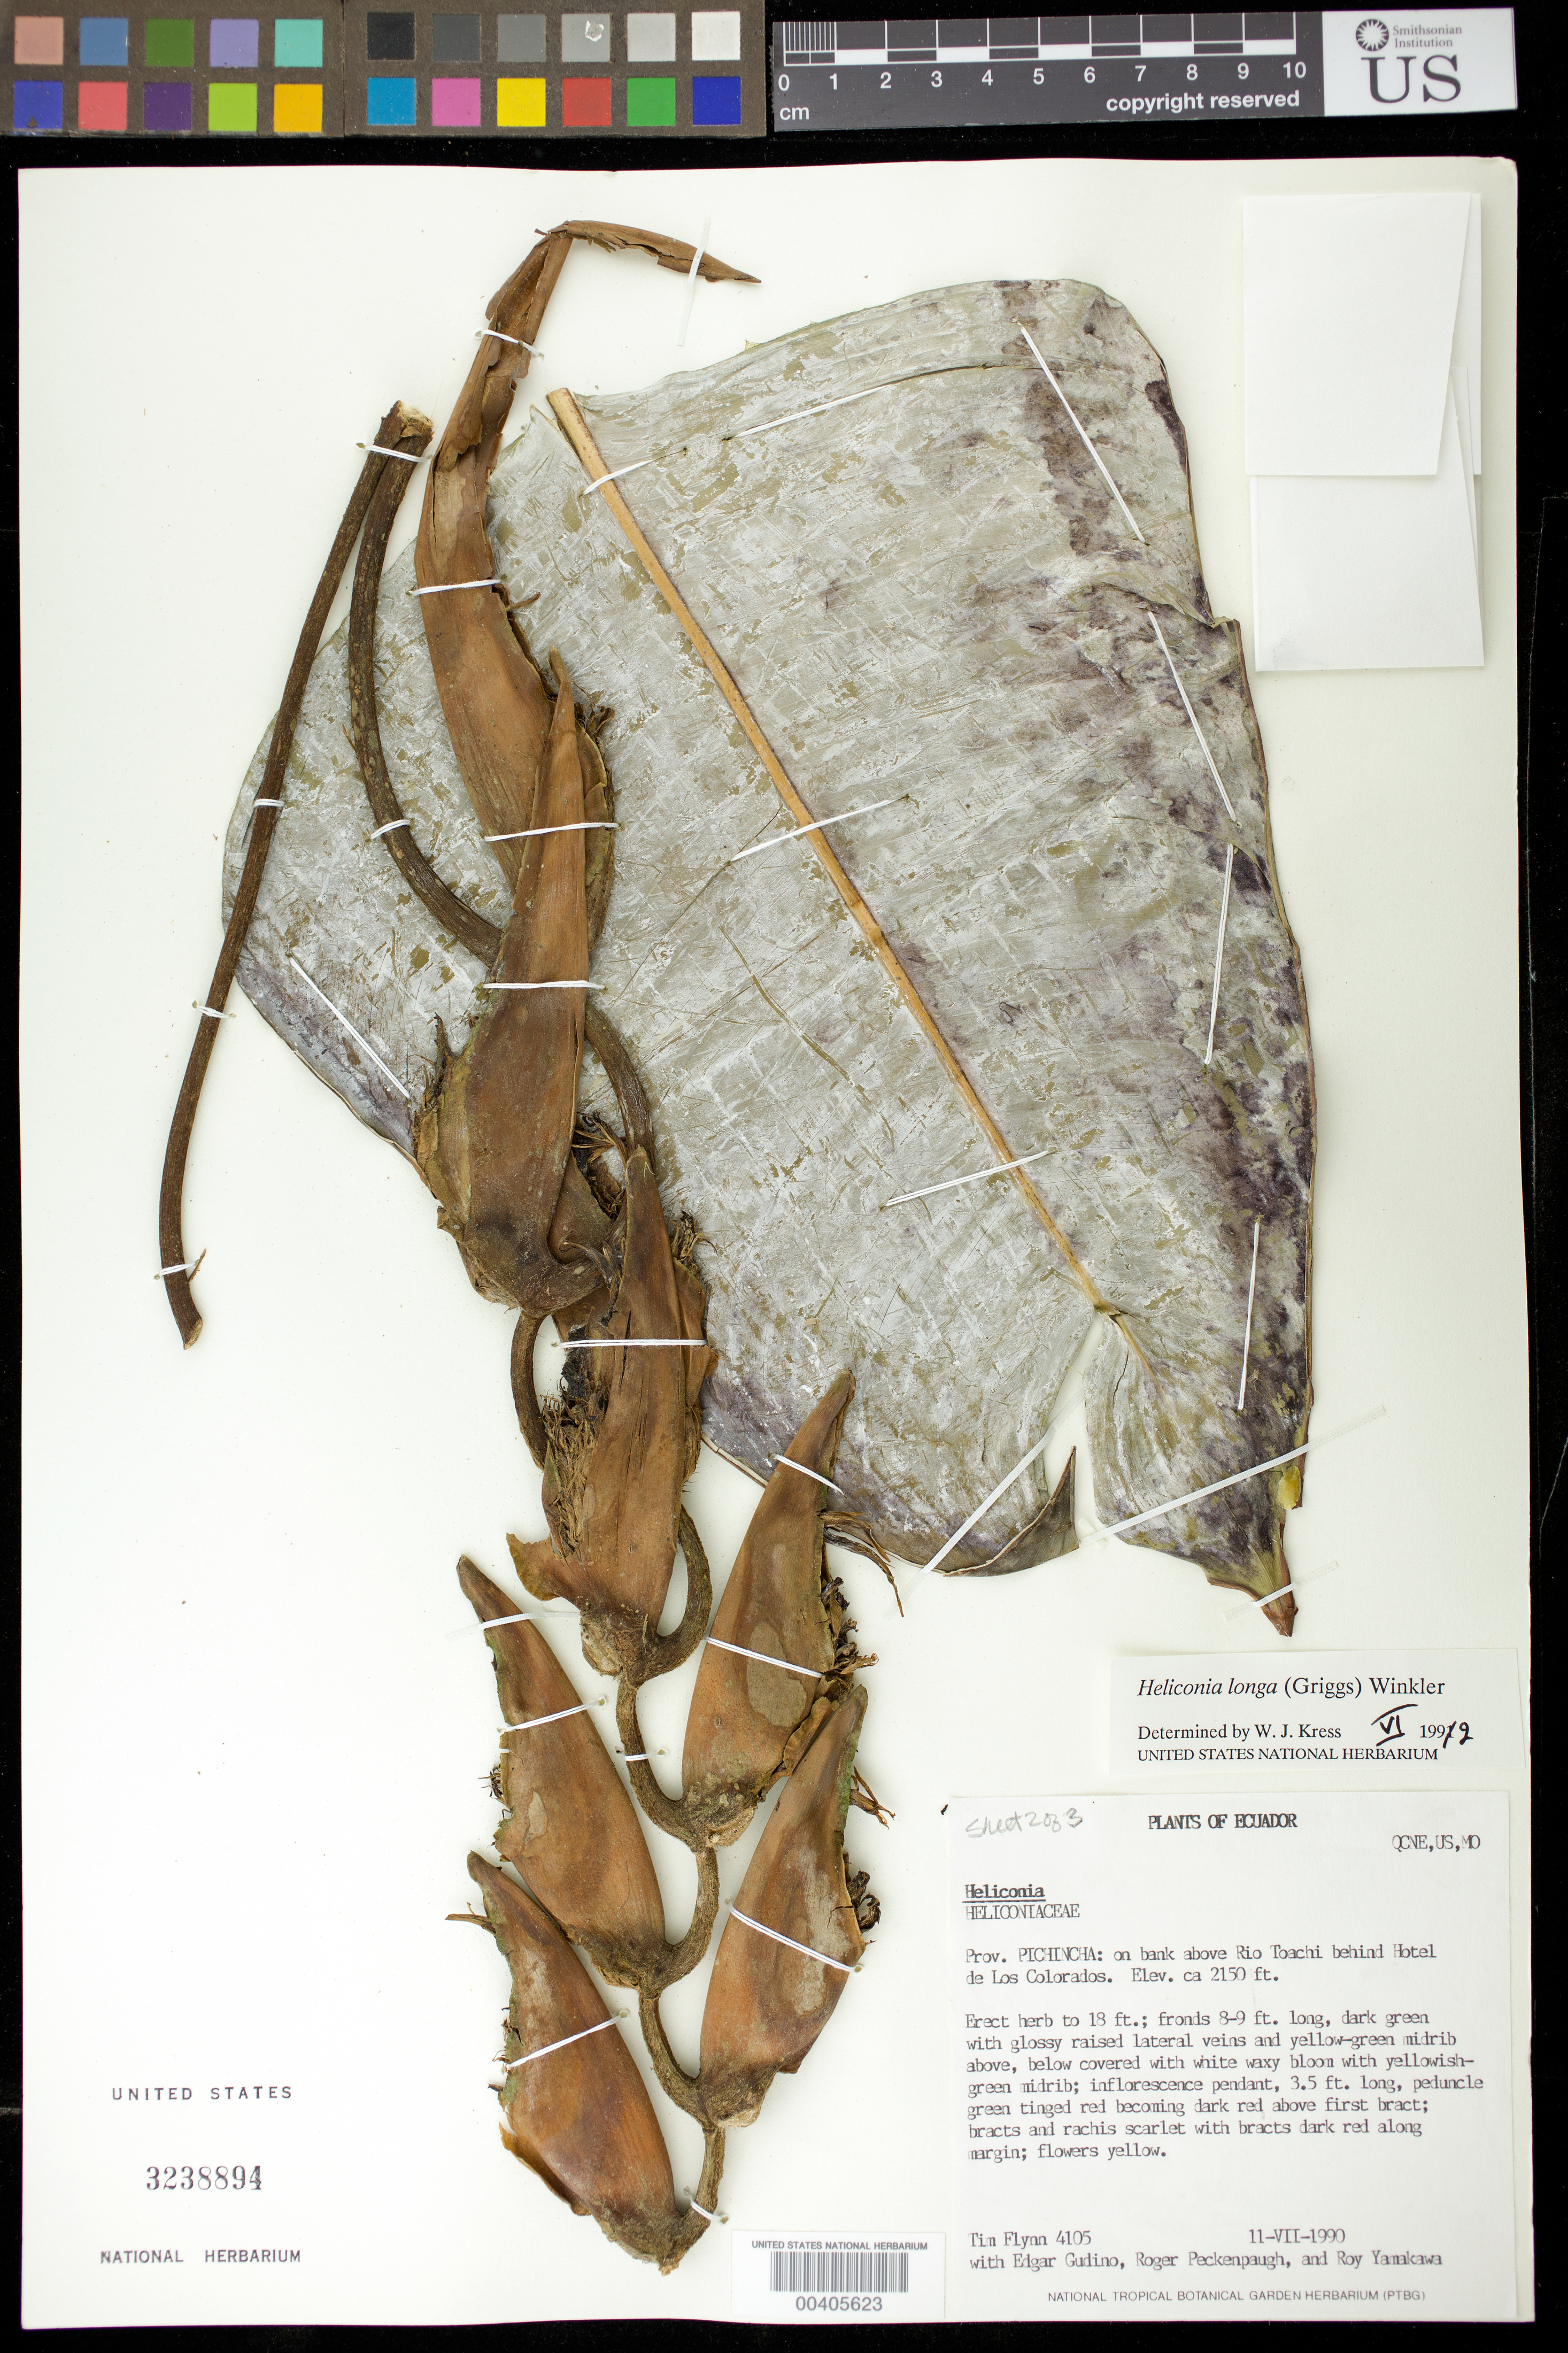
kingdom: Plantae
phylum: Tracheophyta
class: Liliopsida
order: Zingiberales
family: Heliconiaceae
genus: Heliconia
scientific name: Heliconia longa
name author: (R.F. Griggs) H.J.P. Winkl.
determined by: Kress, W. J., (US), Smithsonian Institution - National Museum of Natural History (UNITED STATES)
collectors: T. W. Flynn, E. Gudiño, R. Peckinpaugh & R. Yamakawa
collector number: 4105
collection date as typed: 11 Jul 1990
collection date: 1990-07-11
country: Ecuador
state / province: Pichincha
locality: On bank above Rio toachi behind hotel de los Colorados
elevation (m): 655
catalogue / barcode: US 3238894